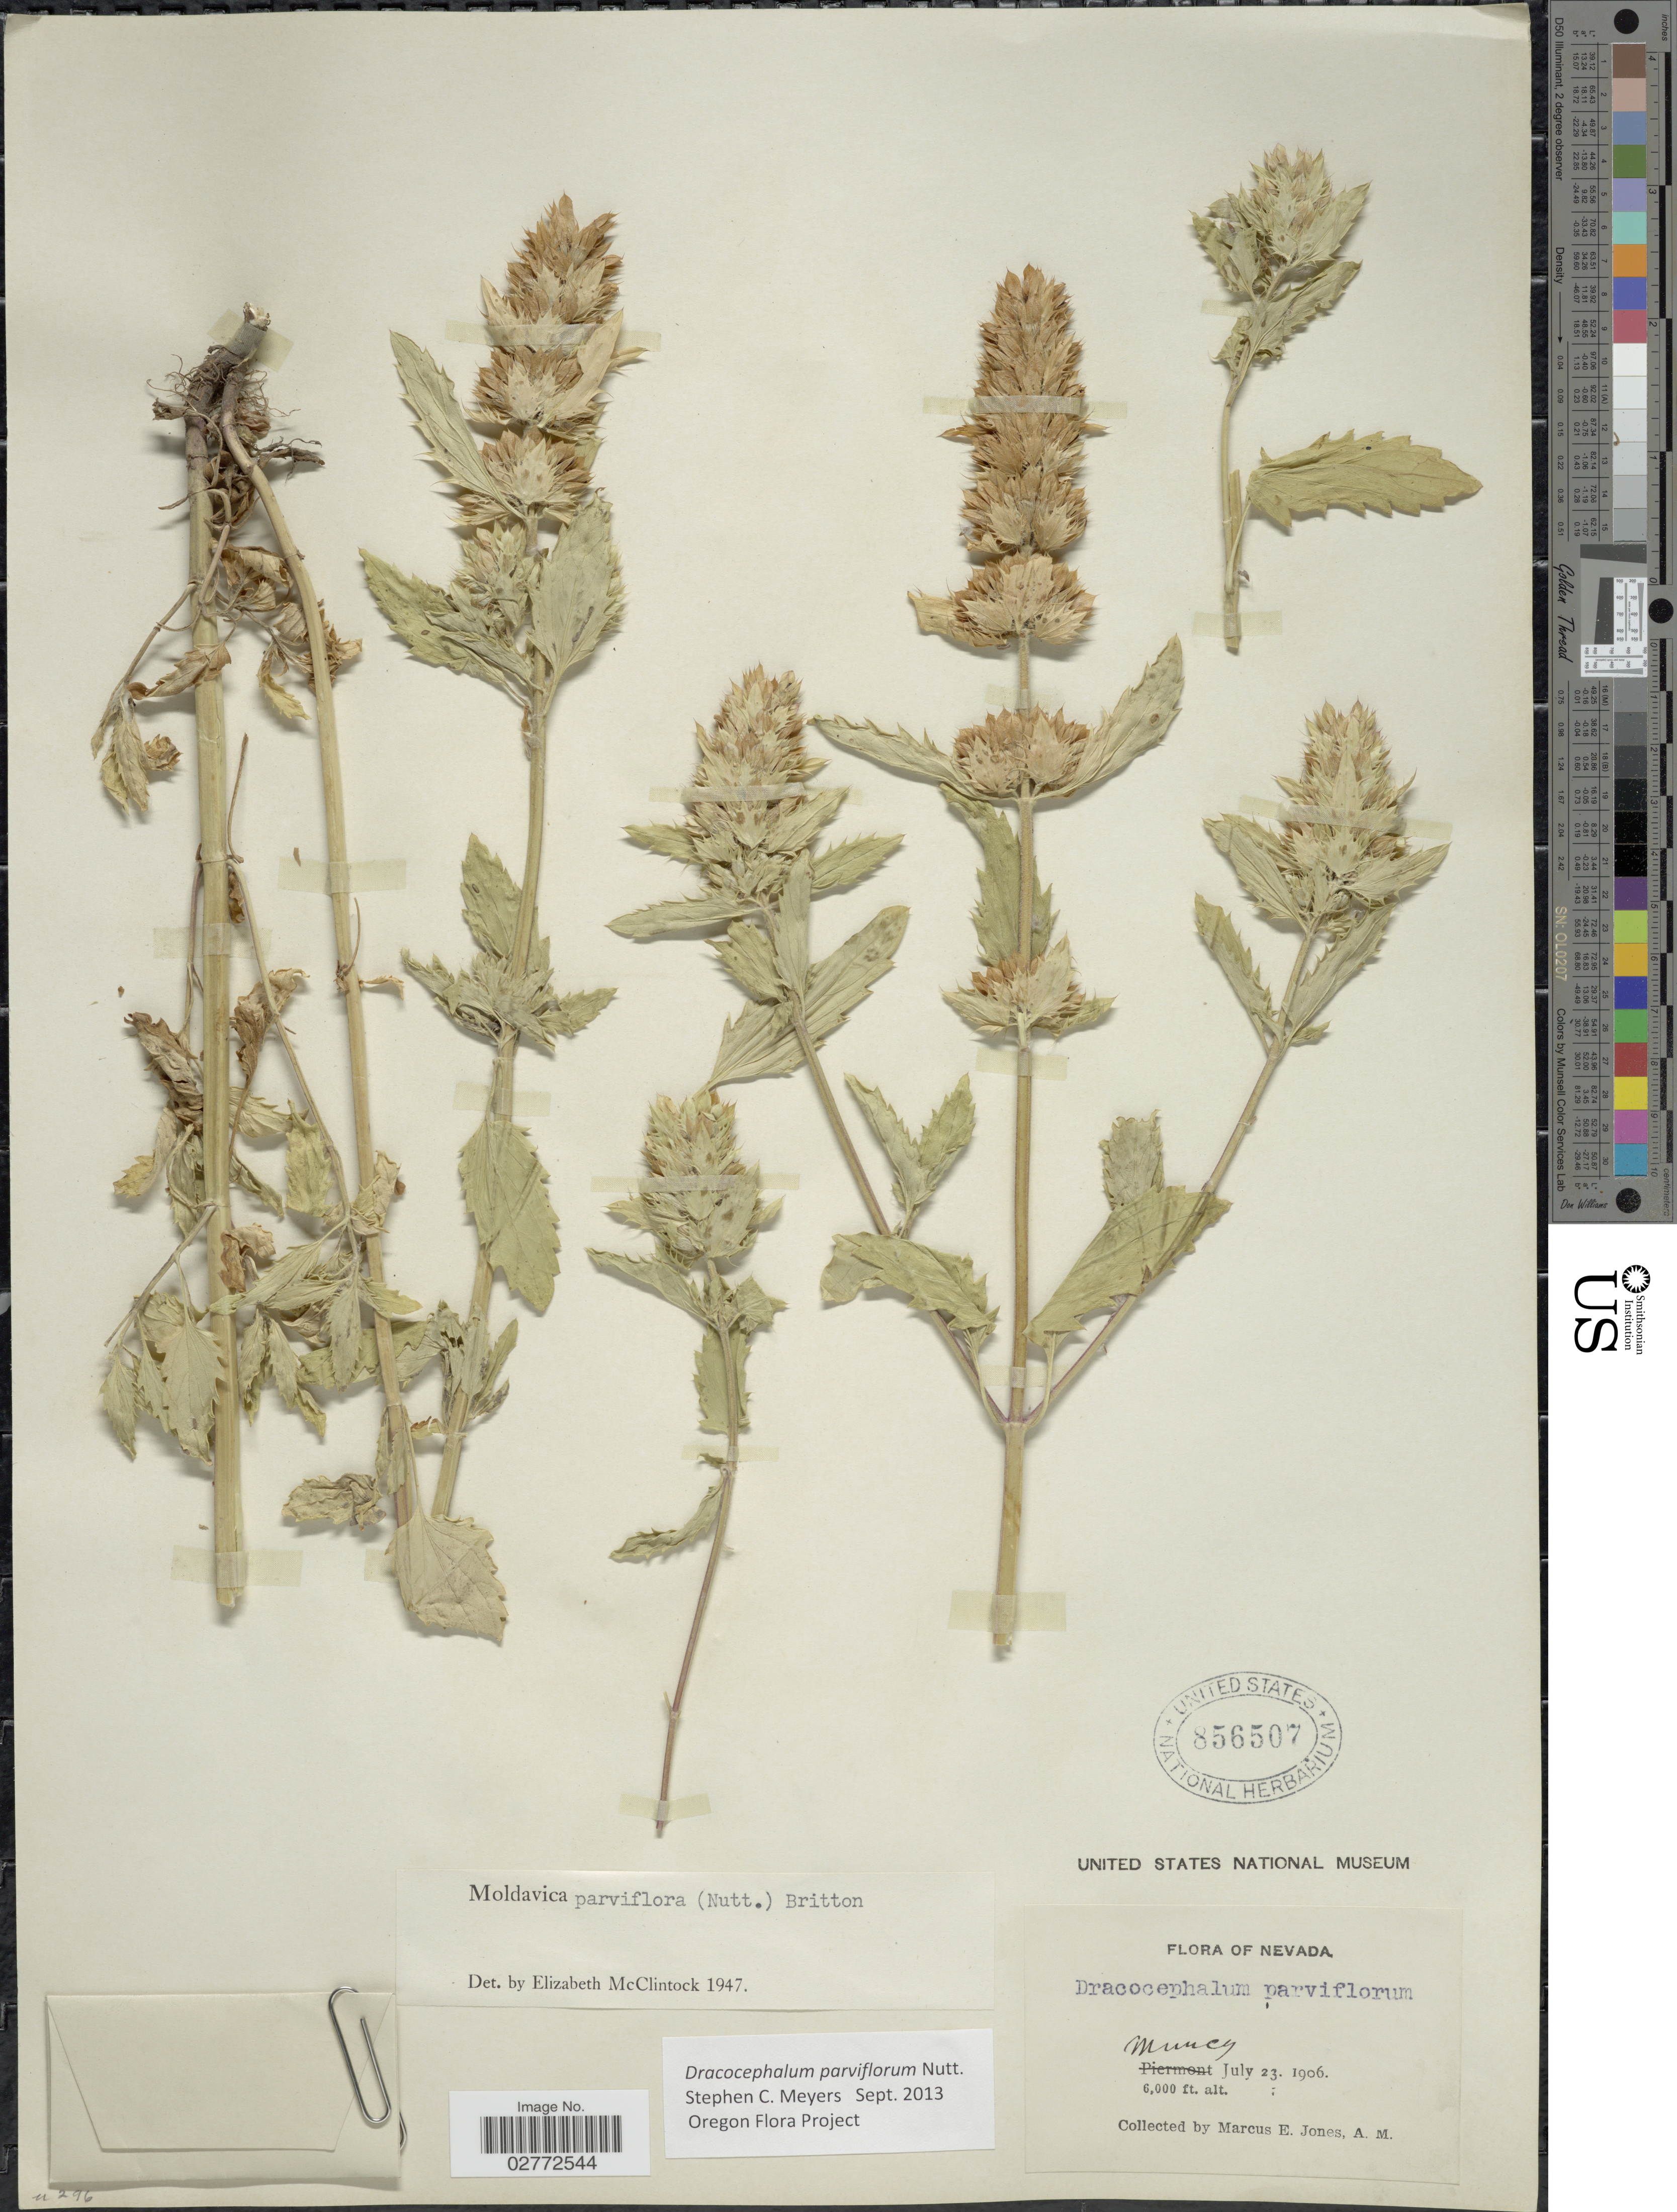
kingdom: Plantae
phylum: Tracheophyta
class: Magnoliopsida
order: Lamiales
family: Lamiaceae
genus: Dracocephalum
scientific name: Dracocephalum parviflorum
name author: Nutt.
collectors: M. E. Jones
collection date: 1906-07-23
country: United States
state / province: Nevada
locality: Muncy.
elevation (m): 1829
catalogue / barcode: US 856507